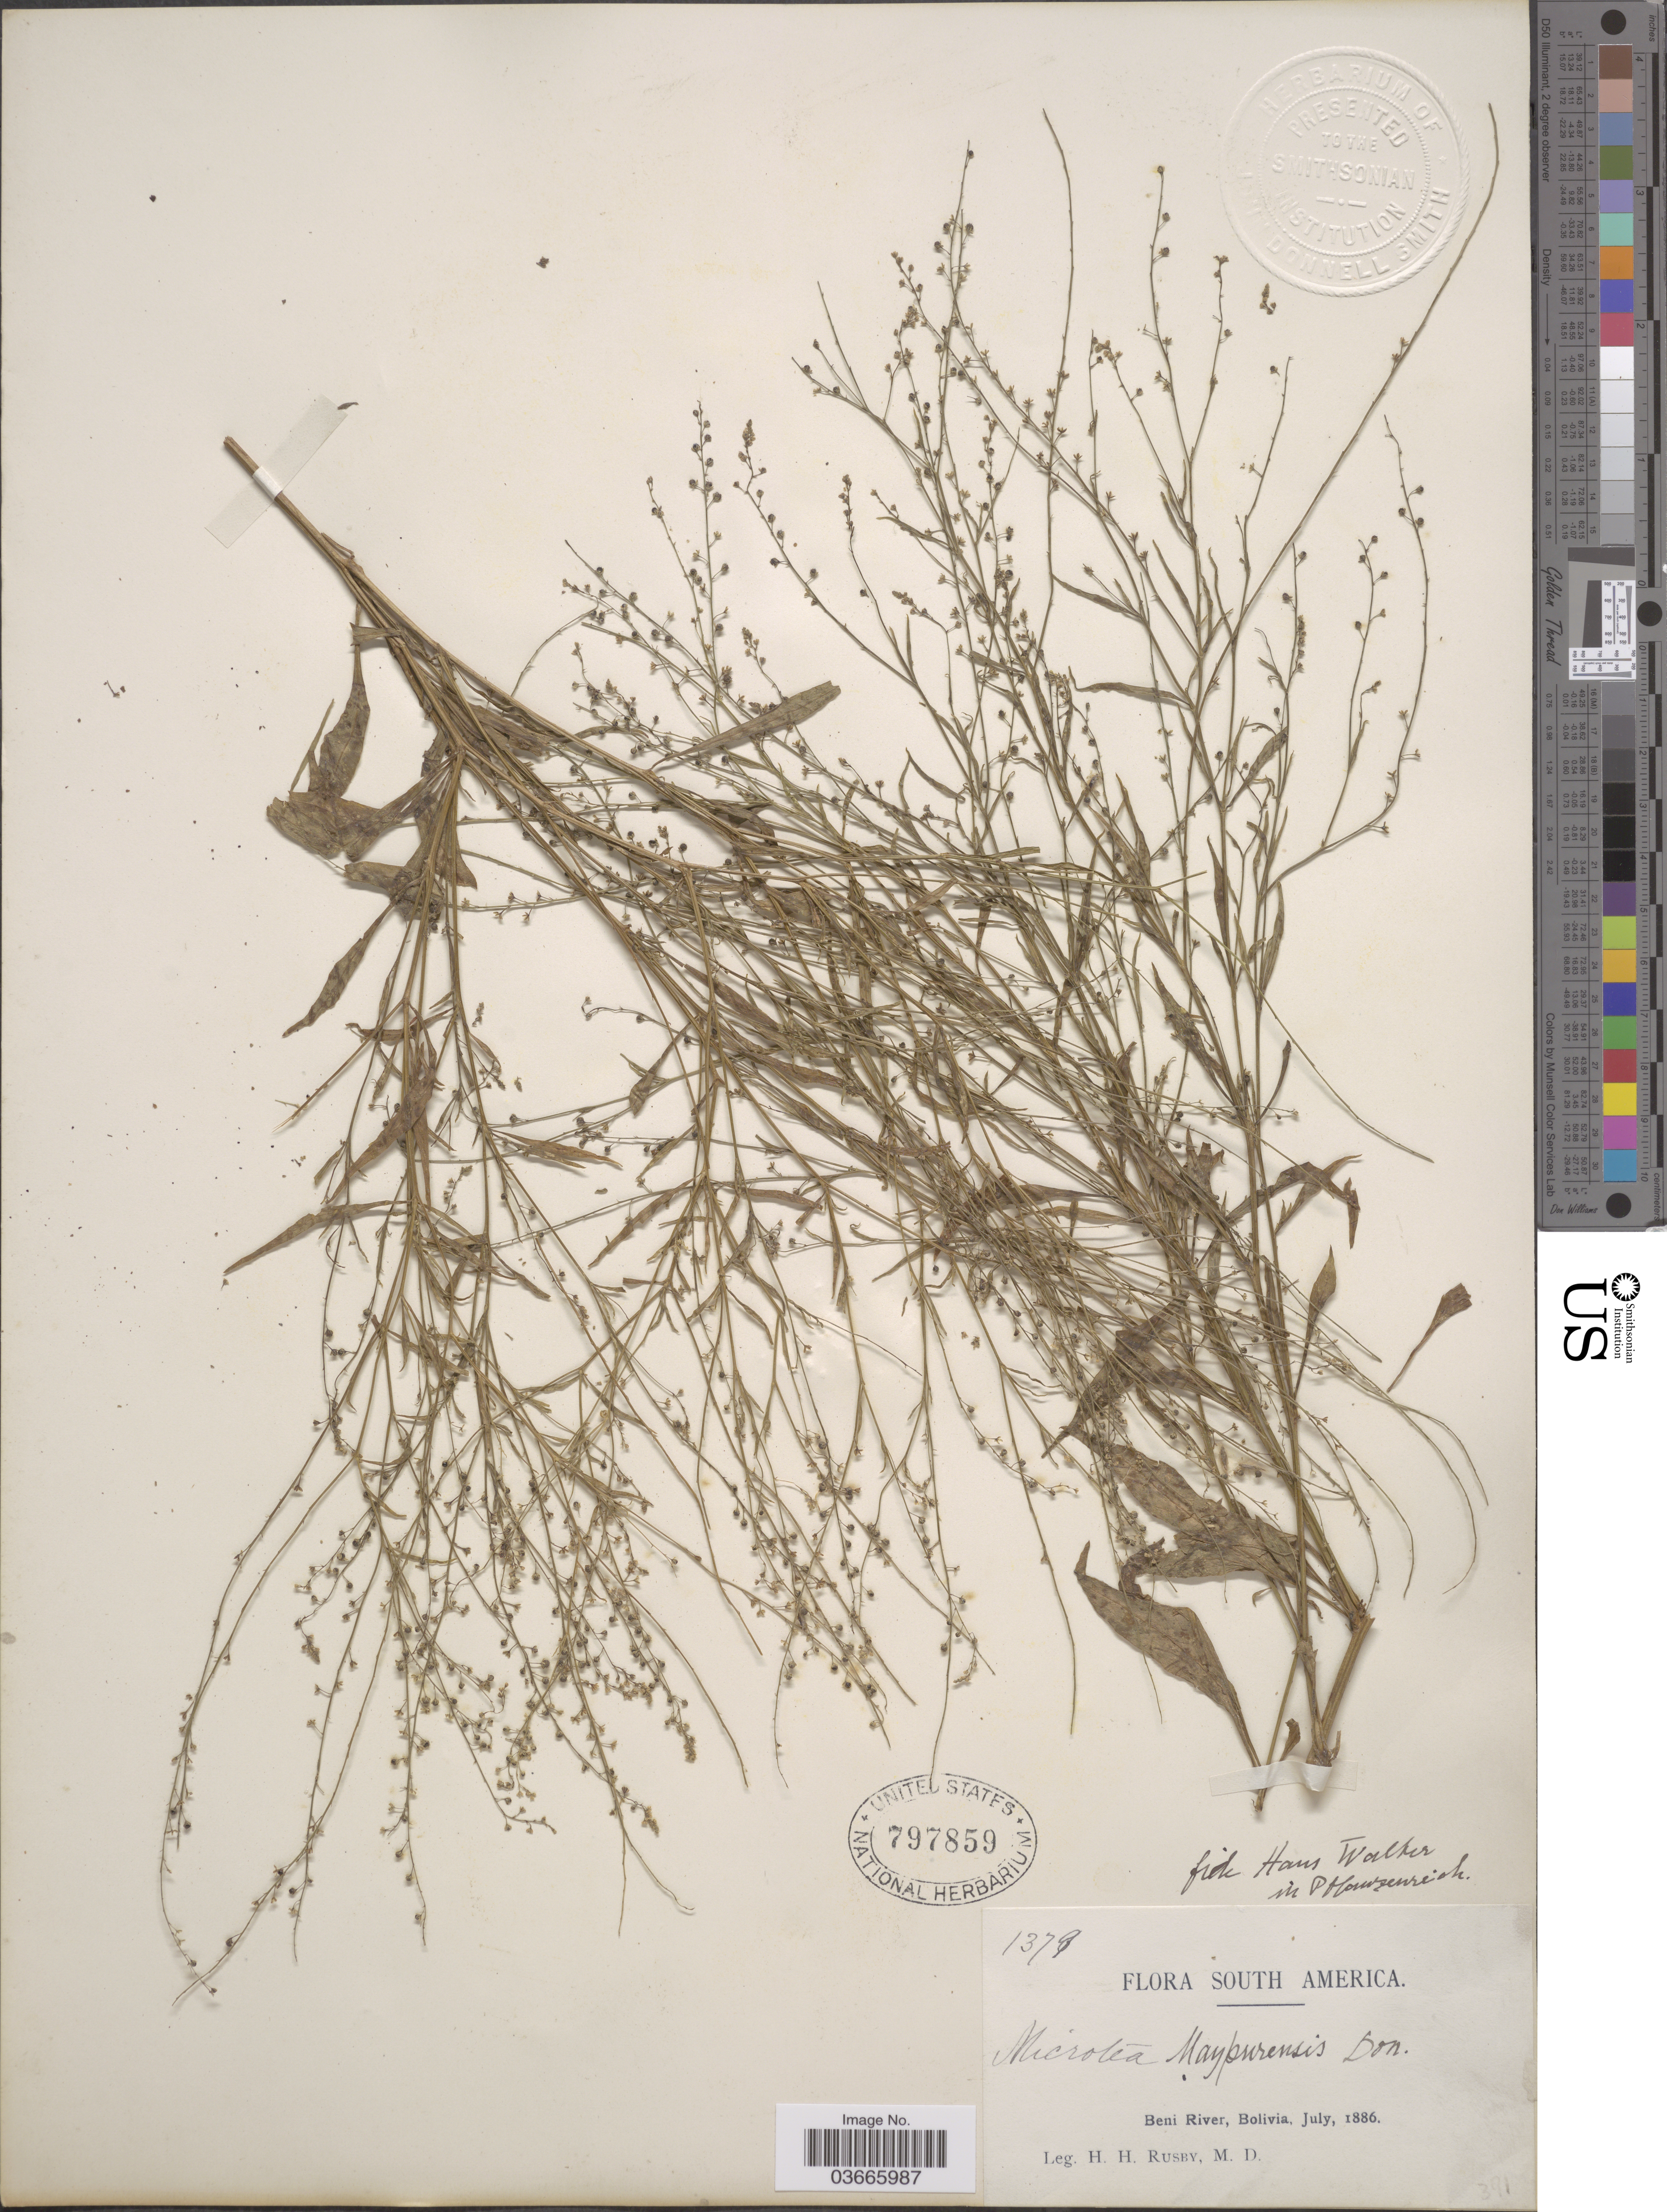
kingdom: Plantae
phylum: Tracheophyta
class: Magnoliopsida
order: Caryophyllales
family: Microteaceae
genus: Microtea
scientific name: Microtea maypurensis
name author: (Kunth) G. Don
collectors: H. H. Rusby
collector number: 1379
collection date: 1886-07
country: Bolivia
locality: Beni River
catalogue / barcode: US 797859